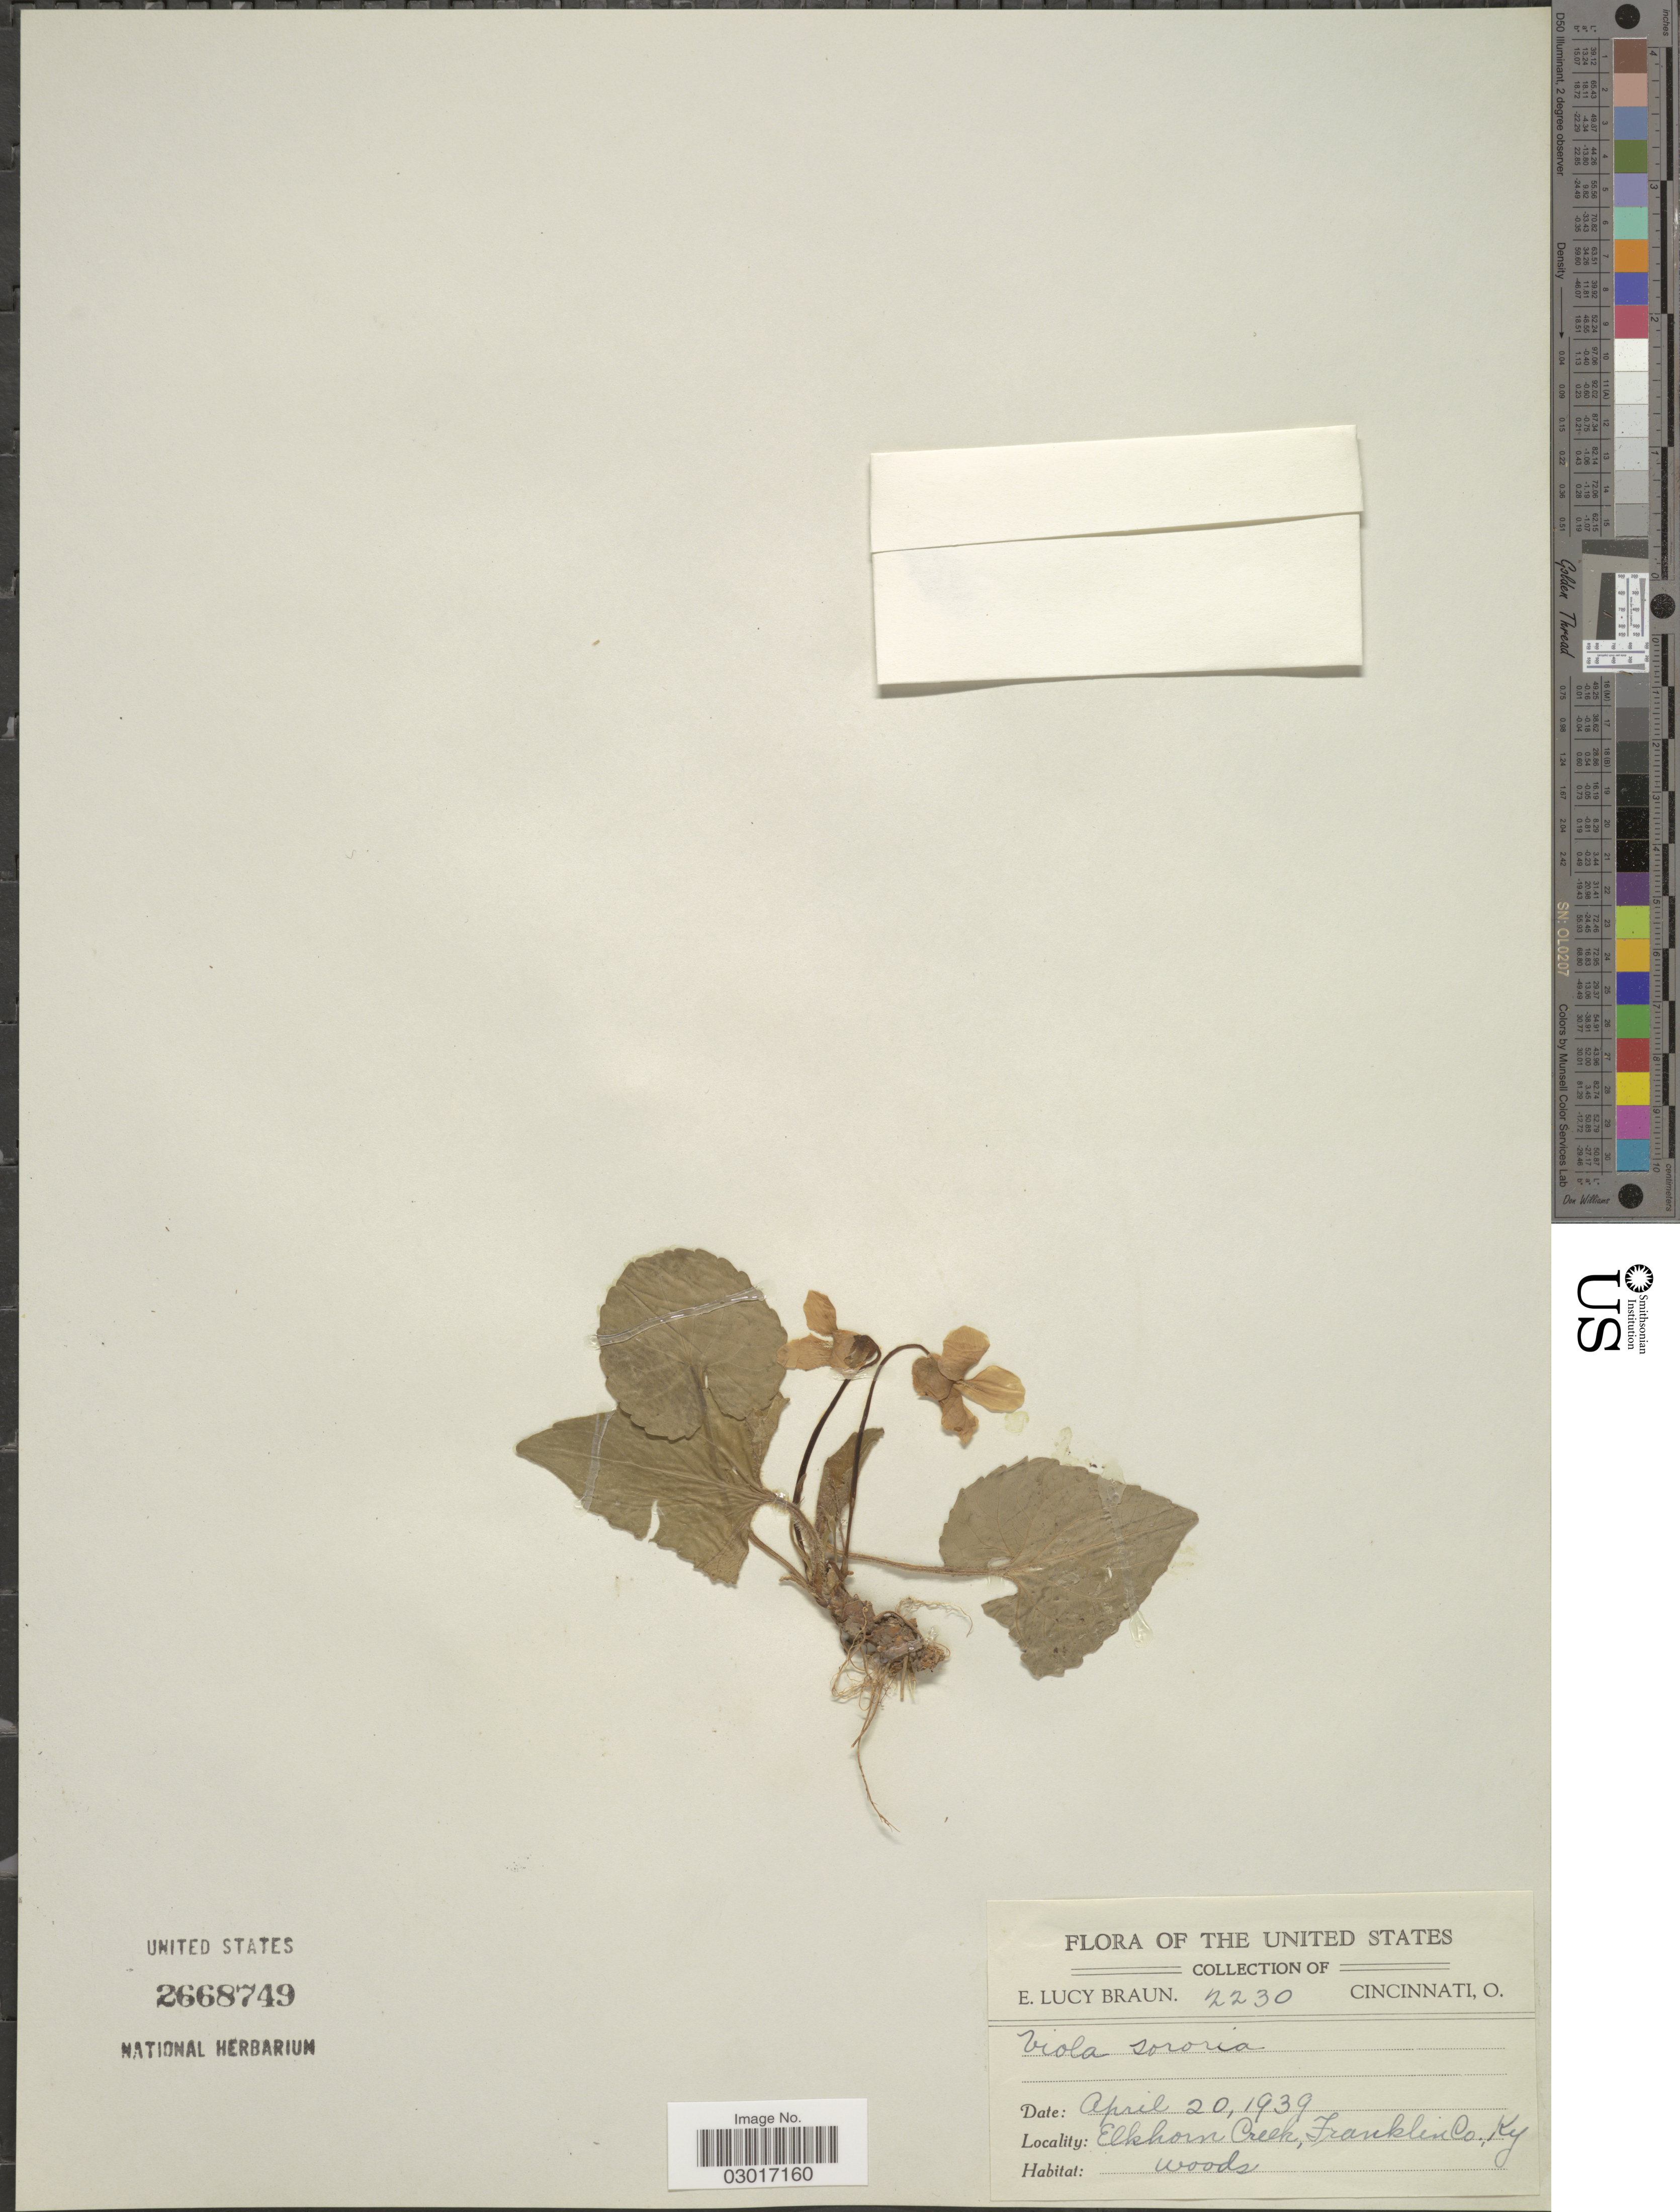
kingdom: Plantae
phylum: Tracheophyta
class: Magnoliopsida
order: Malpighiales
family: Violaceae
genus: Viola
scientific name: Viola sororia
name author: Willd.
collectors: E. L. Braun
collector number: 2230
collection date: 1939-04-20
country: United States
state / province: Kentucky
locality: Elkhorn Creek, Franklin Co., Ky.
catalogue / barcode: US 2668749